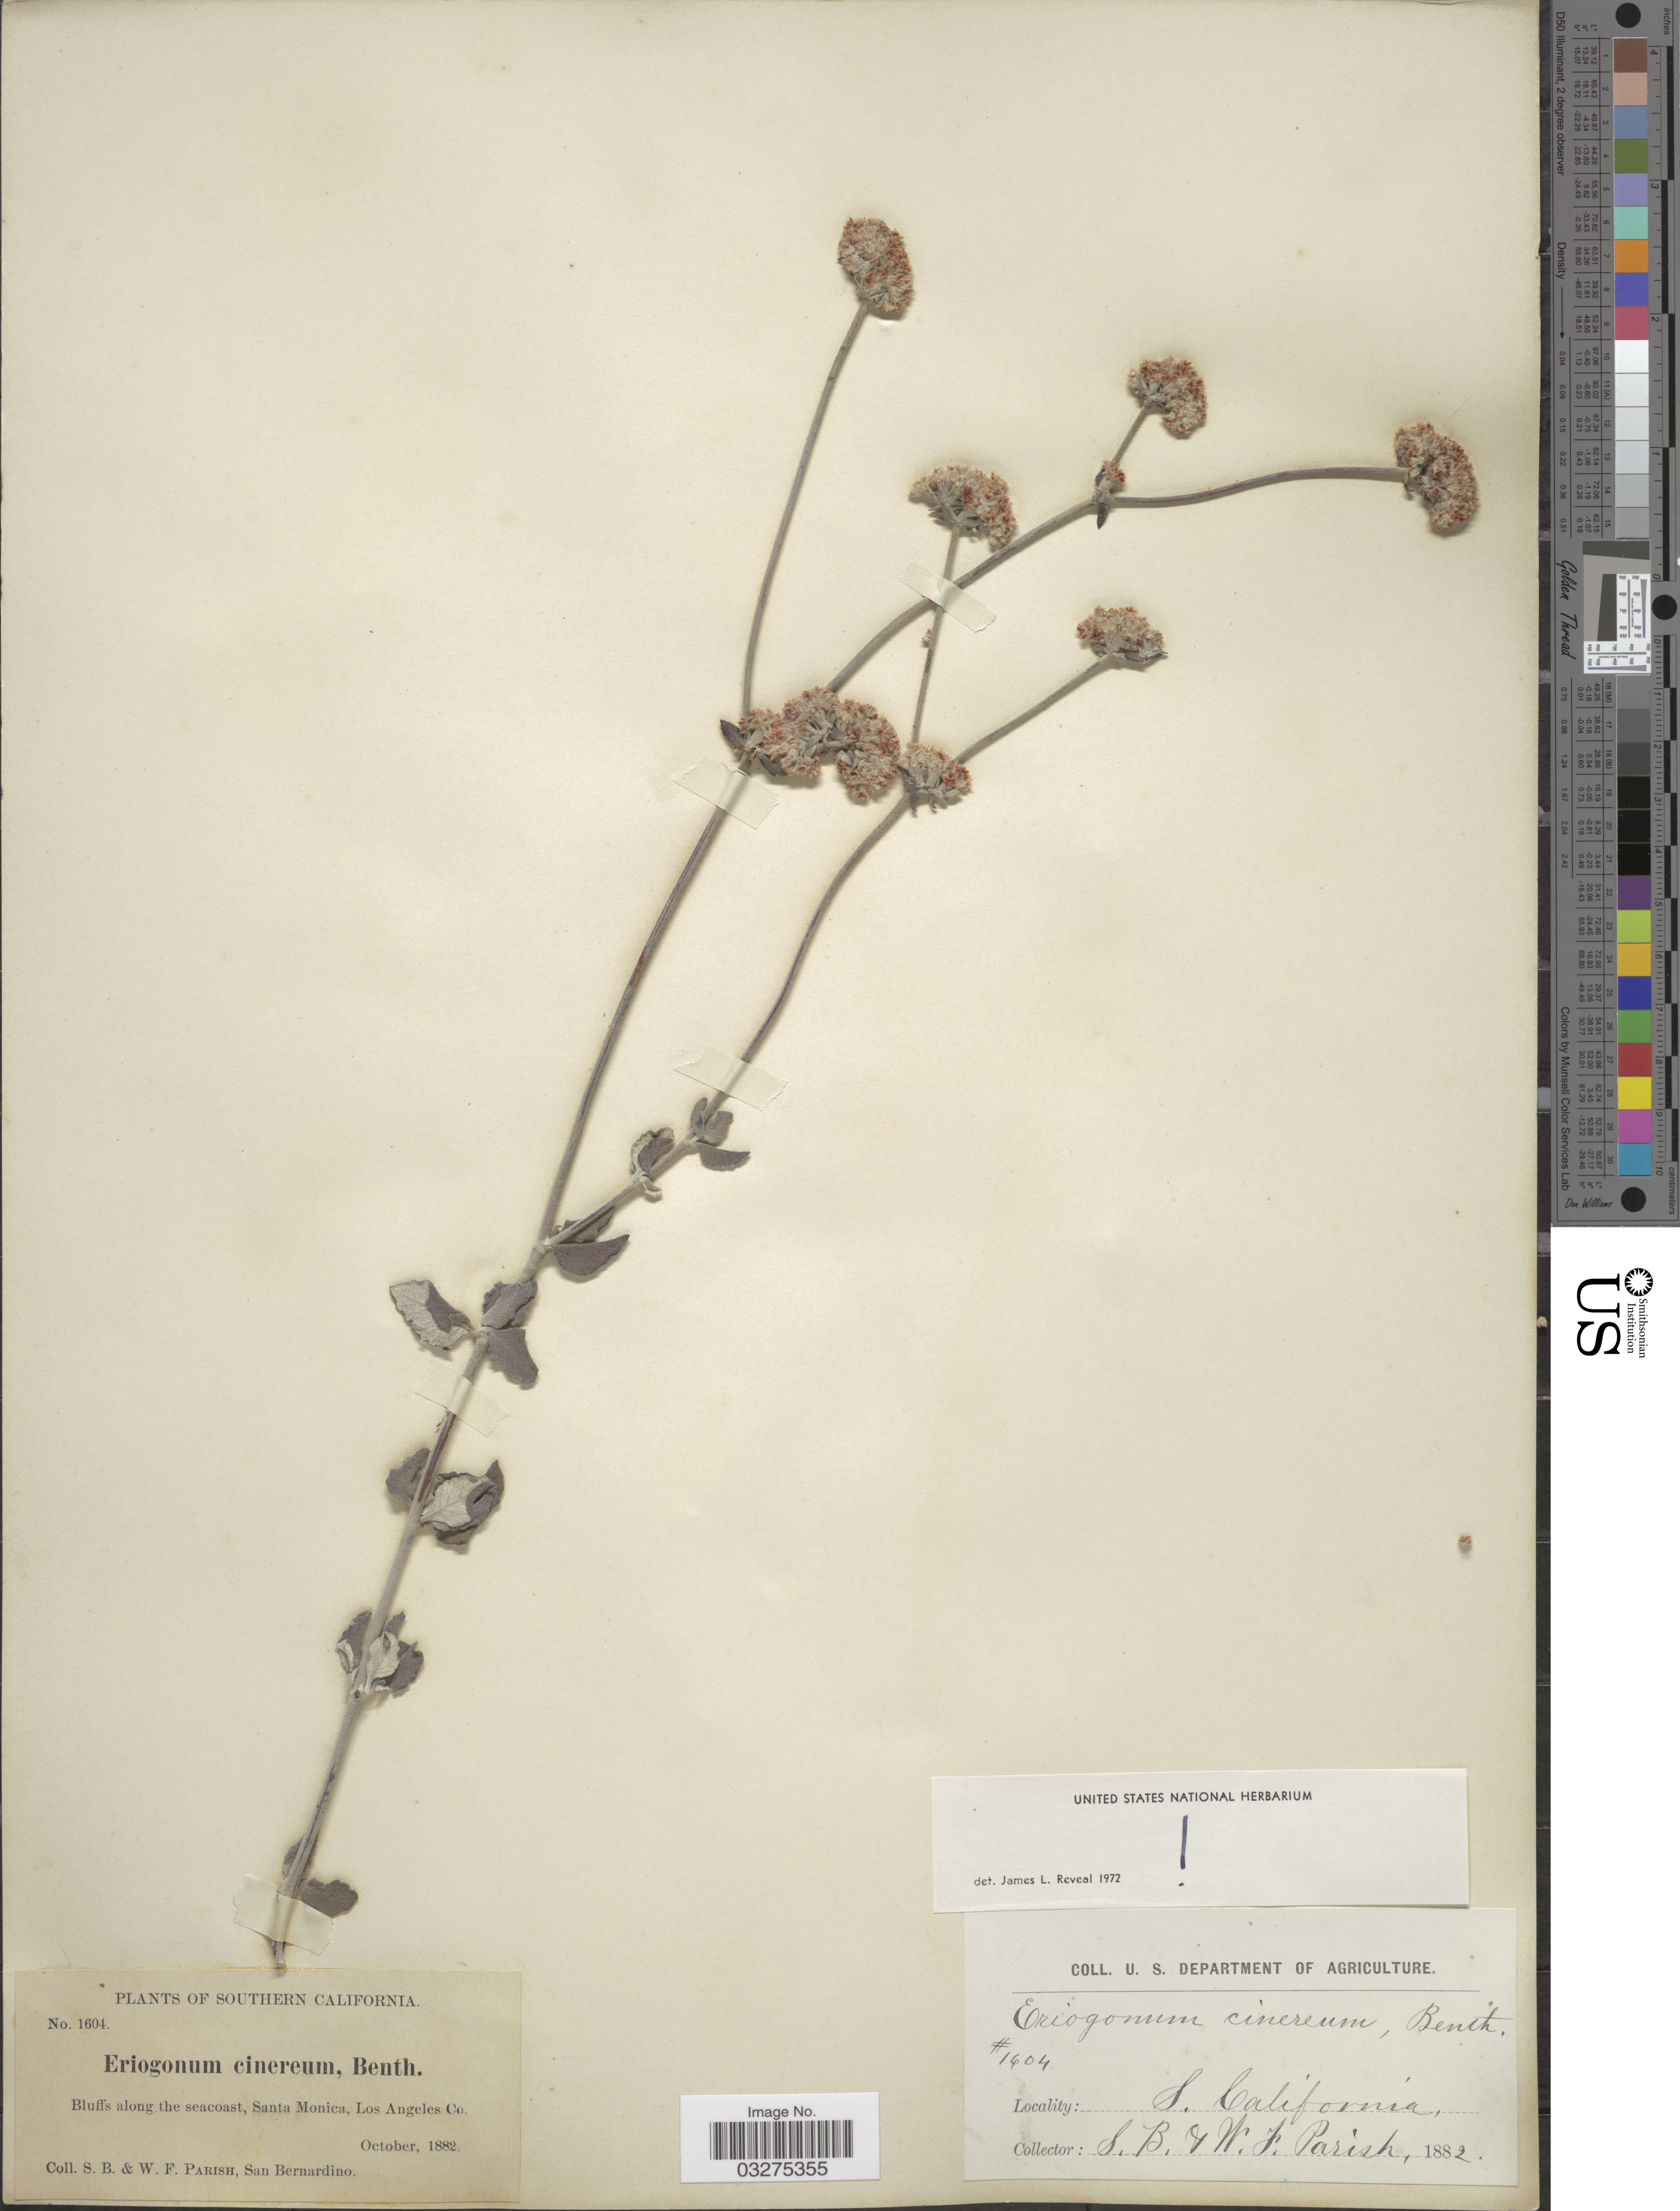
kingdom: Plantae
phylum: Tracheophyta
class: Magnoliopsida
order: Caryophyllales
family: Polygonaceae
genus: Eriogonum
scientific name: Eriogonum cinerum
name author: Benth.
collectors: S. B. Parish & W. F. Parish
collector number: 1604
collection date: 1882-10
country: United States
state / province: California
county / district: Los Angeles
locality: Southern California. Bluffs along the seacoast, Santa Monica, Los Angeles Co.